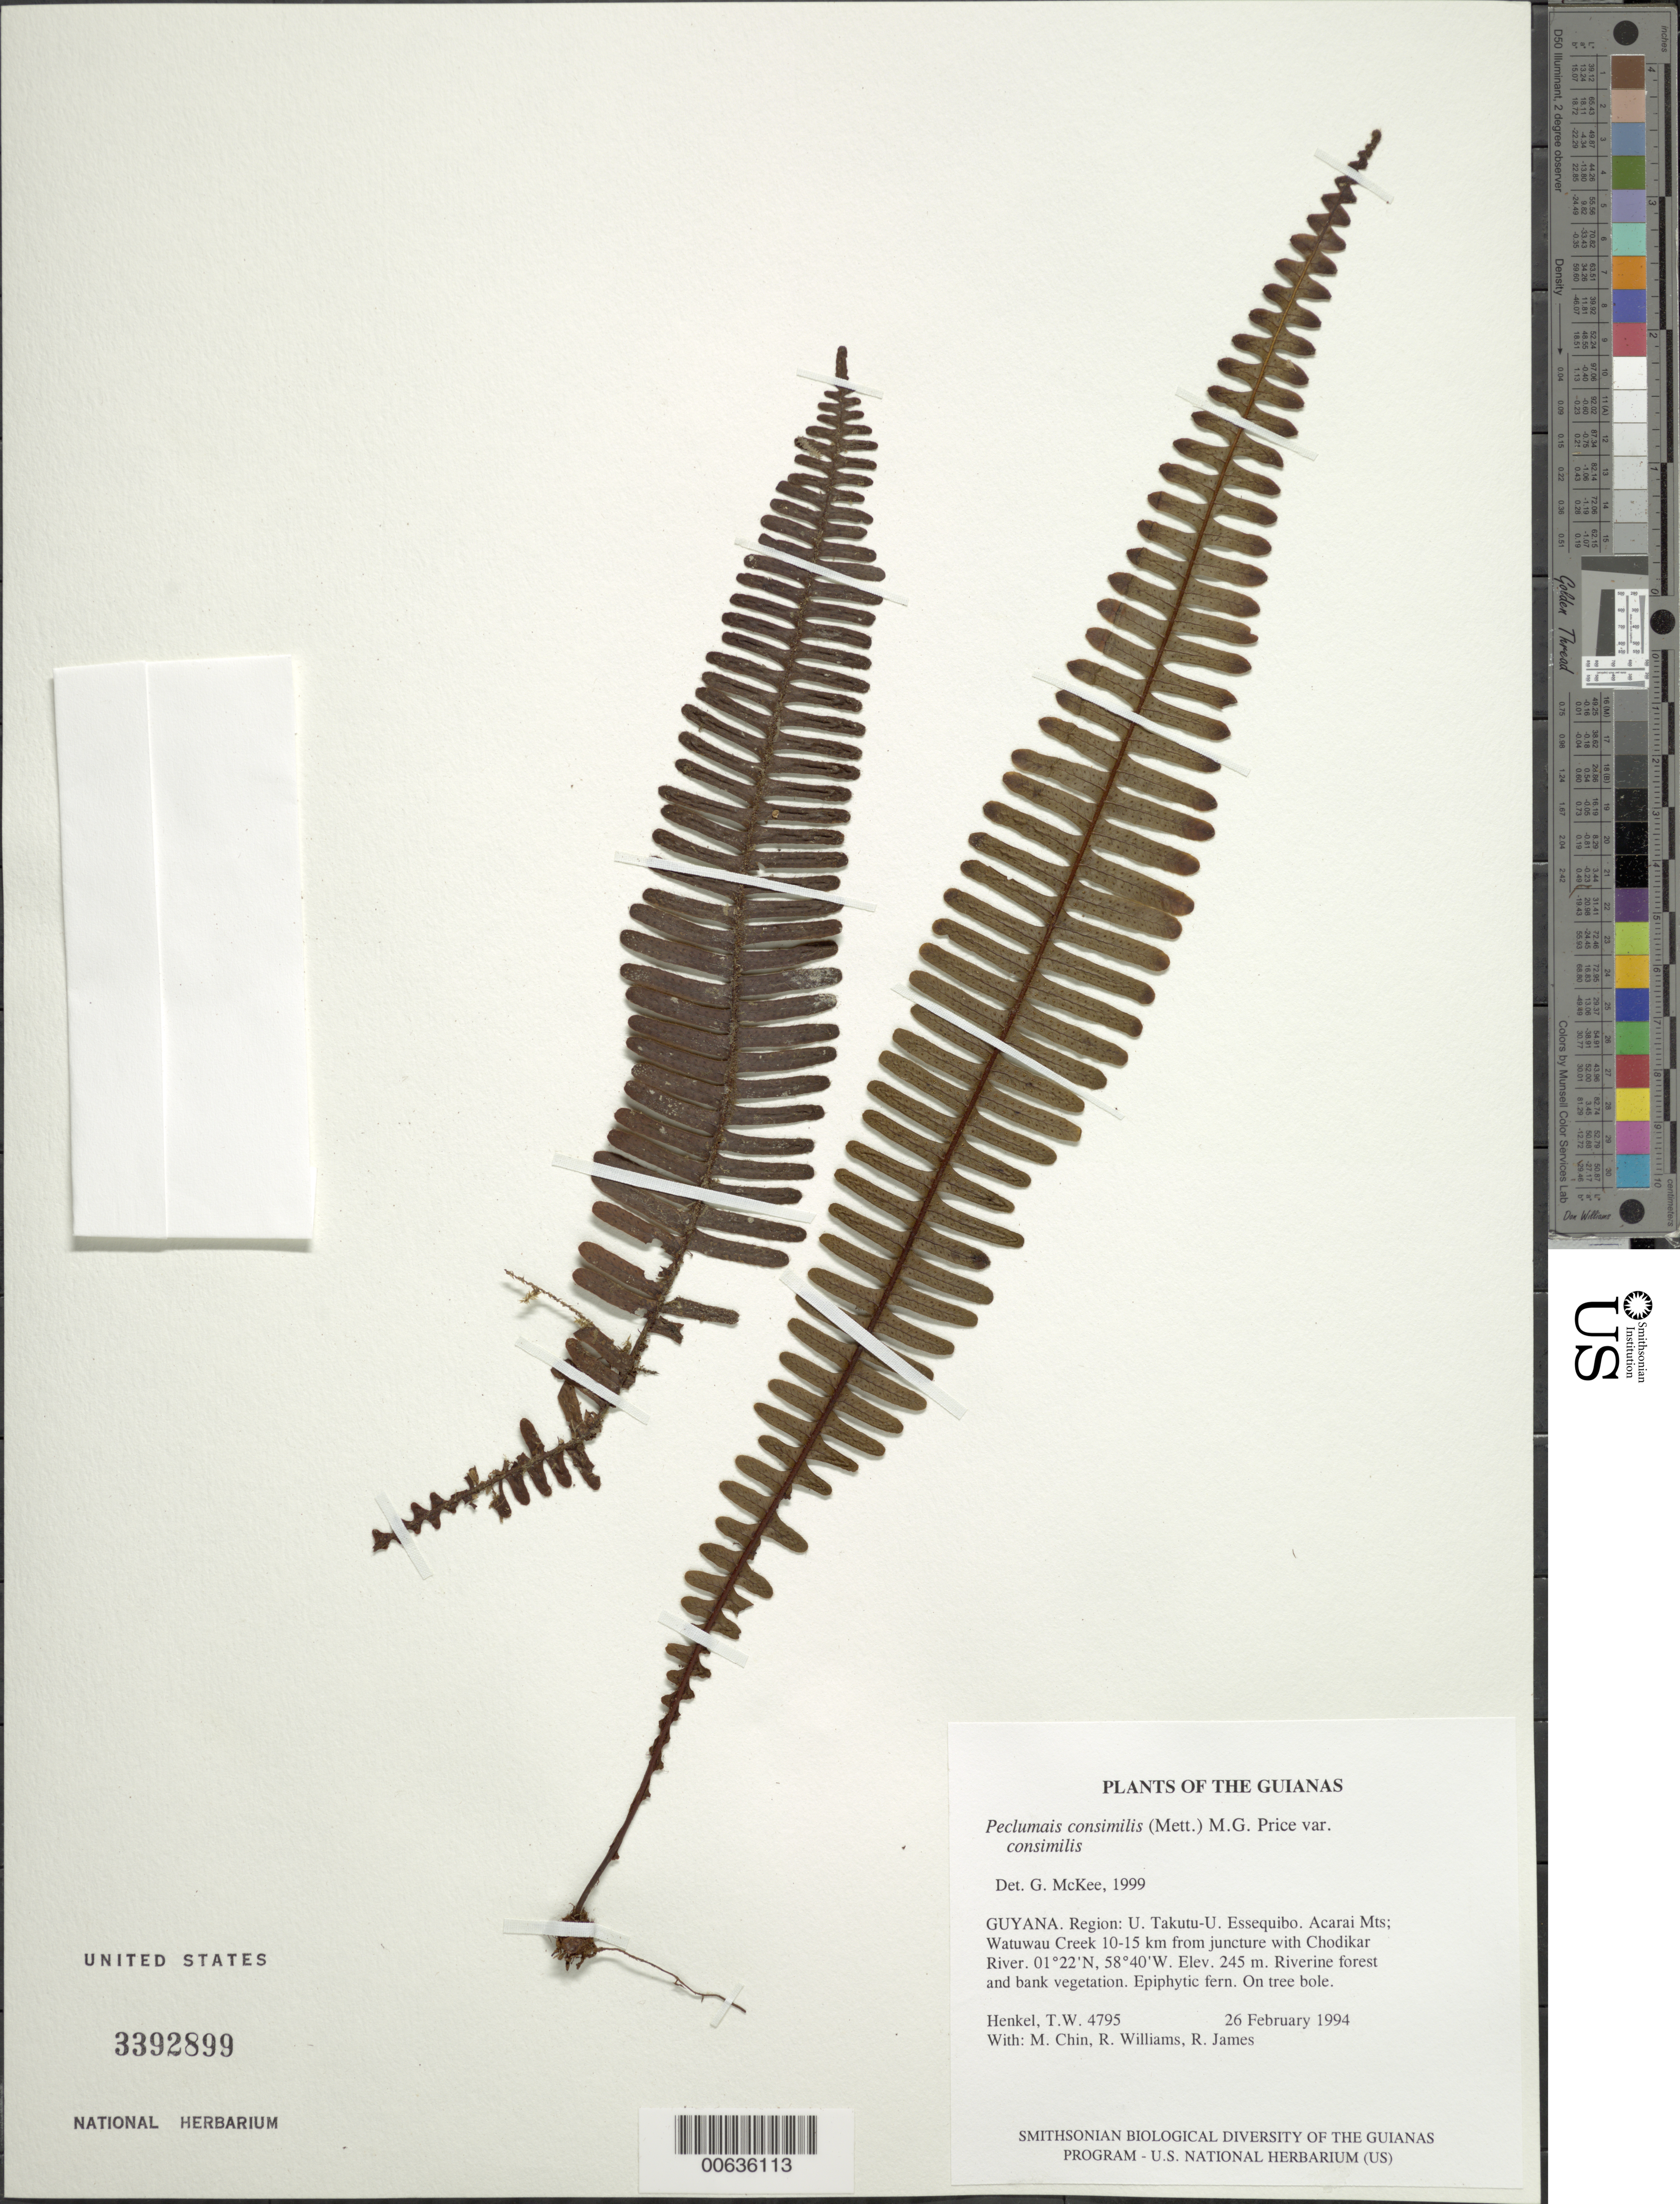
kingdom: Plantae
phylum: Tracheophyta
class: Polypodiopsida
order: Polypodiales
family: Polypodiaceae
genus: Pecluma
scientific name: Pecluma consimilis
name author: (Mett.) M.G. Price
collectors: T. Henkel, M. Chin, R. Williams & R. James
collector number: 4795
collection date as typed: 26 February 1994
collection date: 1994-02-26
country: Guyana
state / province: U. Takutu-U. Essequibo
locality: Acarai Mts; Watuwau Creek 10-15 km from juncture with Chodikar River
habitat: Riverine forest and bank vegetation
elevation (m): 245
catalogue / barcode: US 3392899